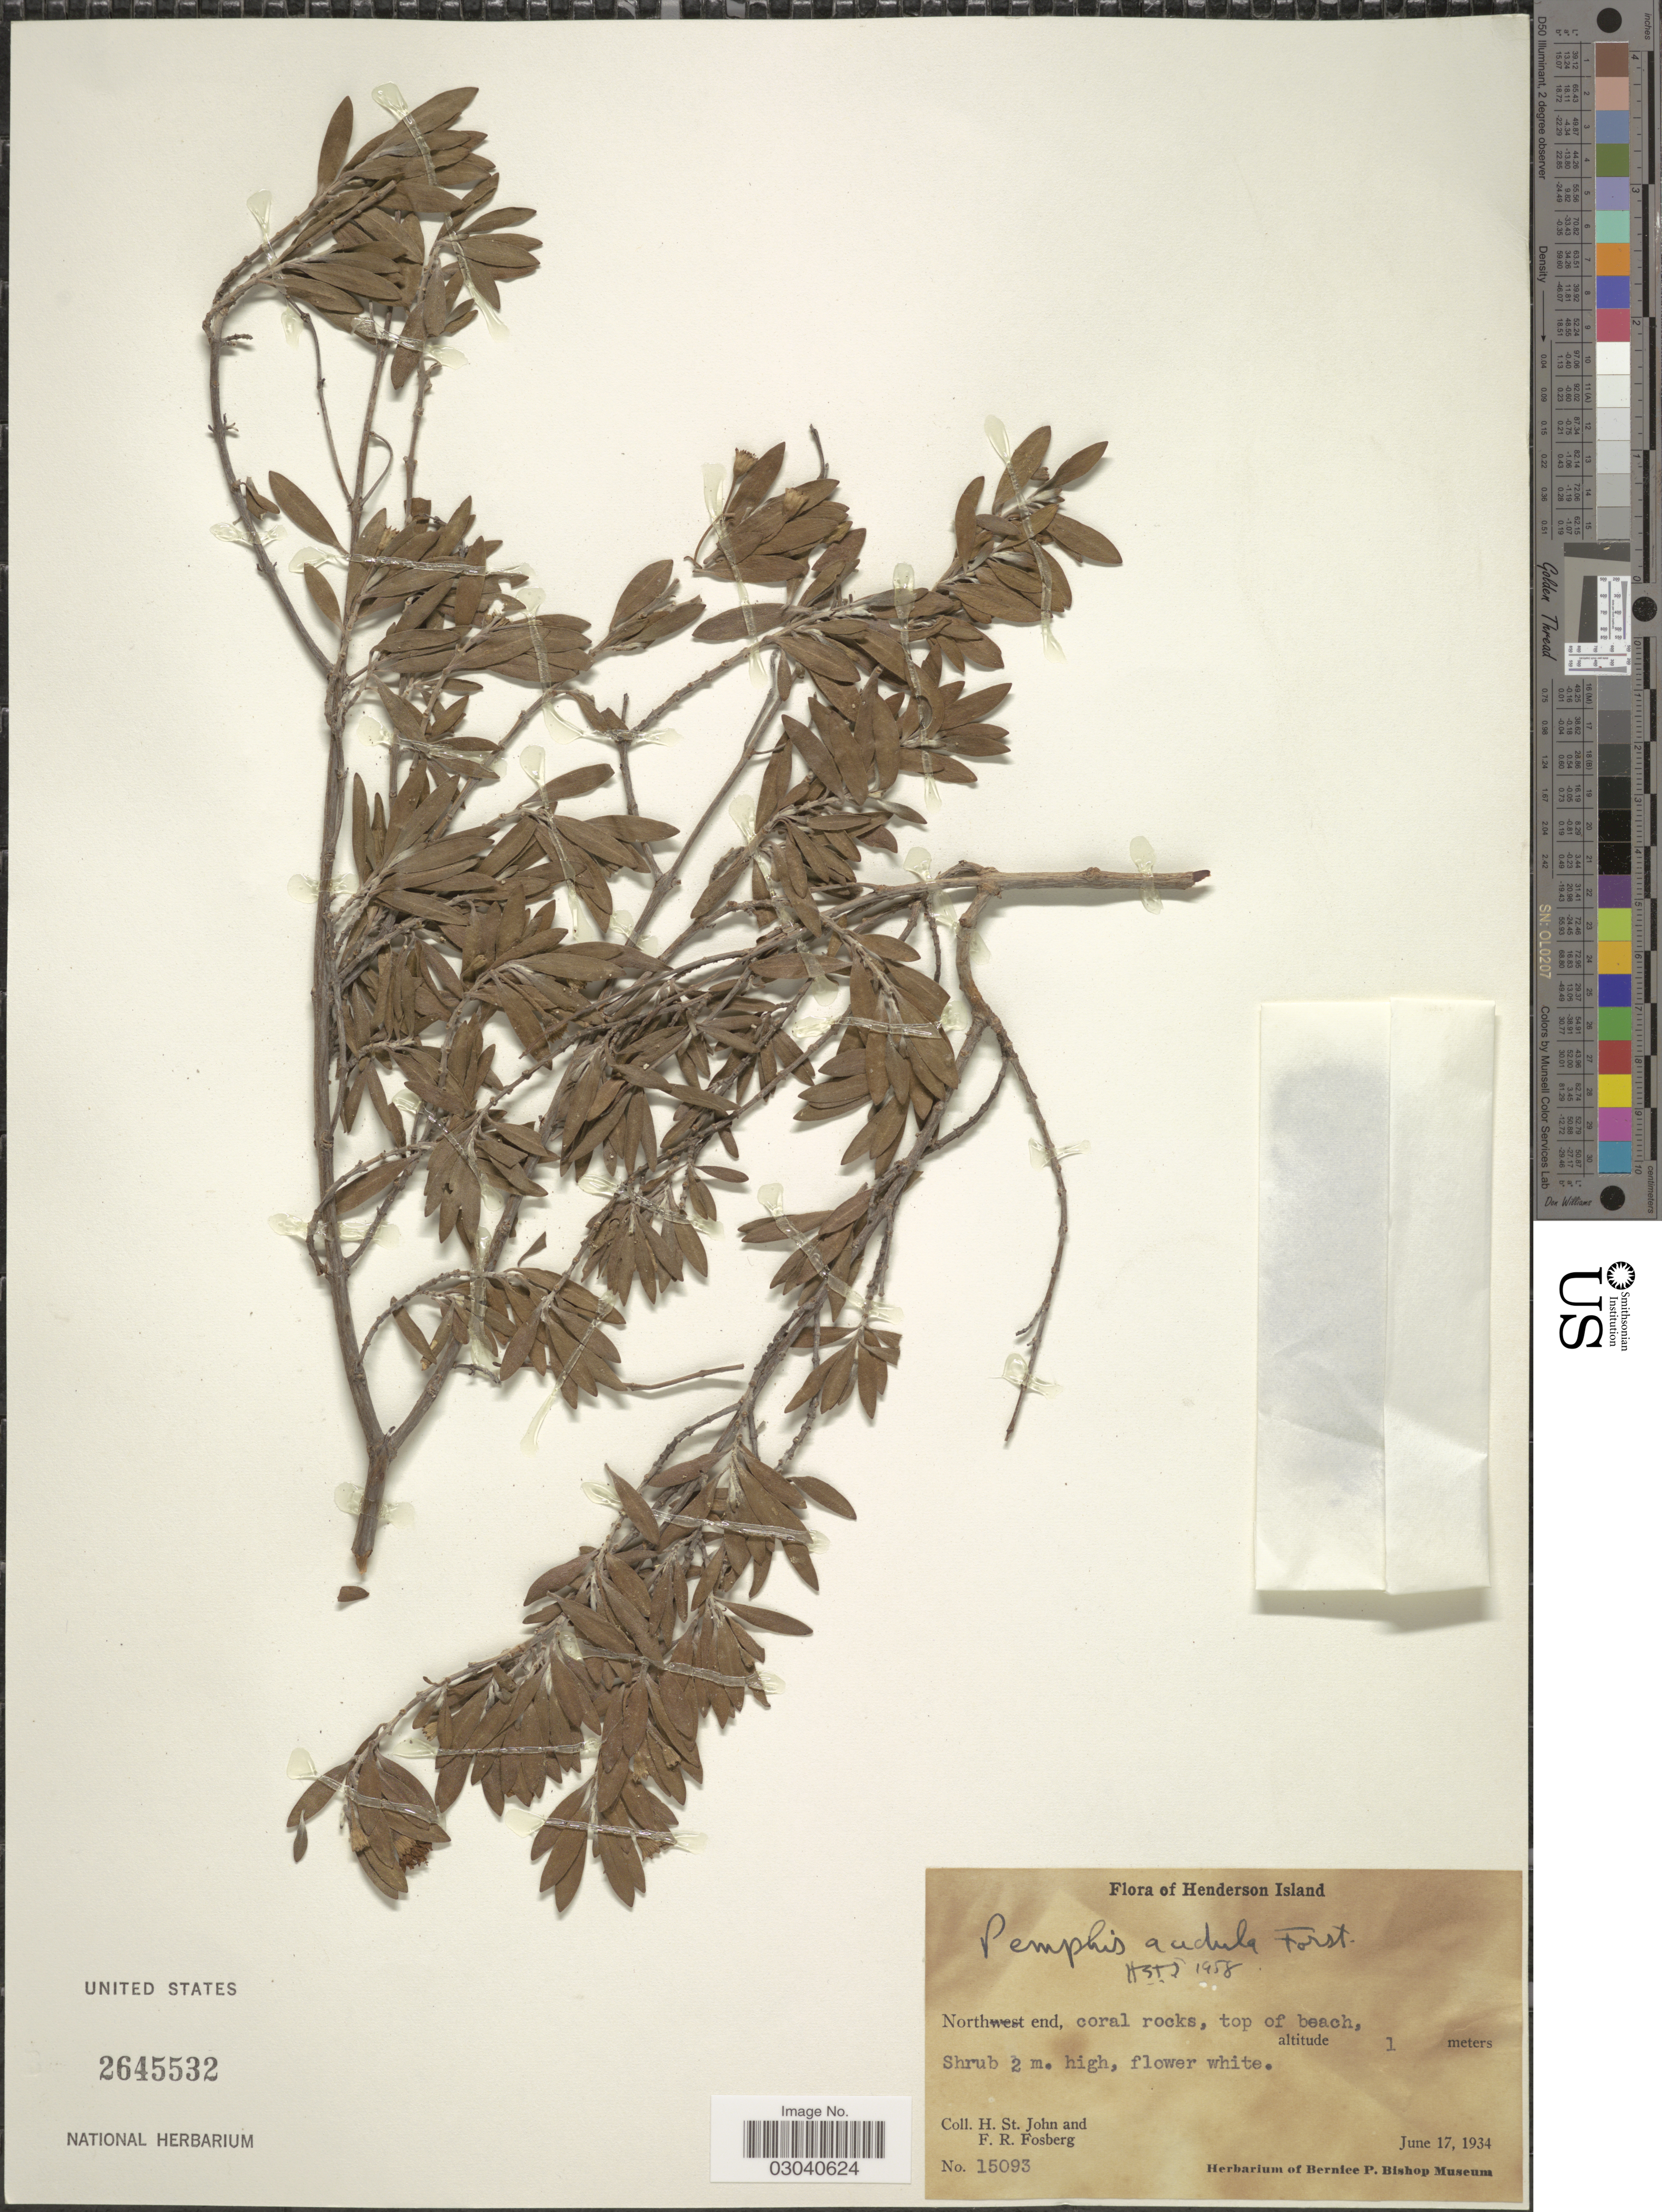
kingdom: Plantae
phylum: Tracheophyta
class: Magnoliopsida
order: Myrtales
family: Lythraceae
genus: Pemphis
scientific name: Pemphis acidula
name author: J.R. Forst. & G. Forst.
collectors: H. St. John & F. R. Fosberg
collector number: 15093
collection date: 1934-06-17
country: Pitcairn Islands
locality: Henderson Island. North end.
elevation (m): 1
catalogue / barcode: US 2645532